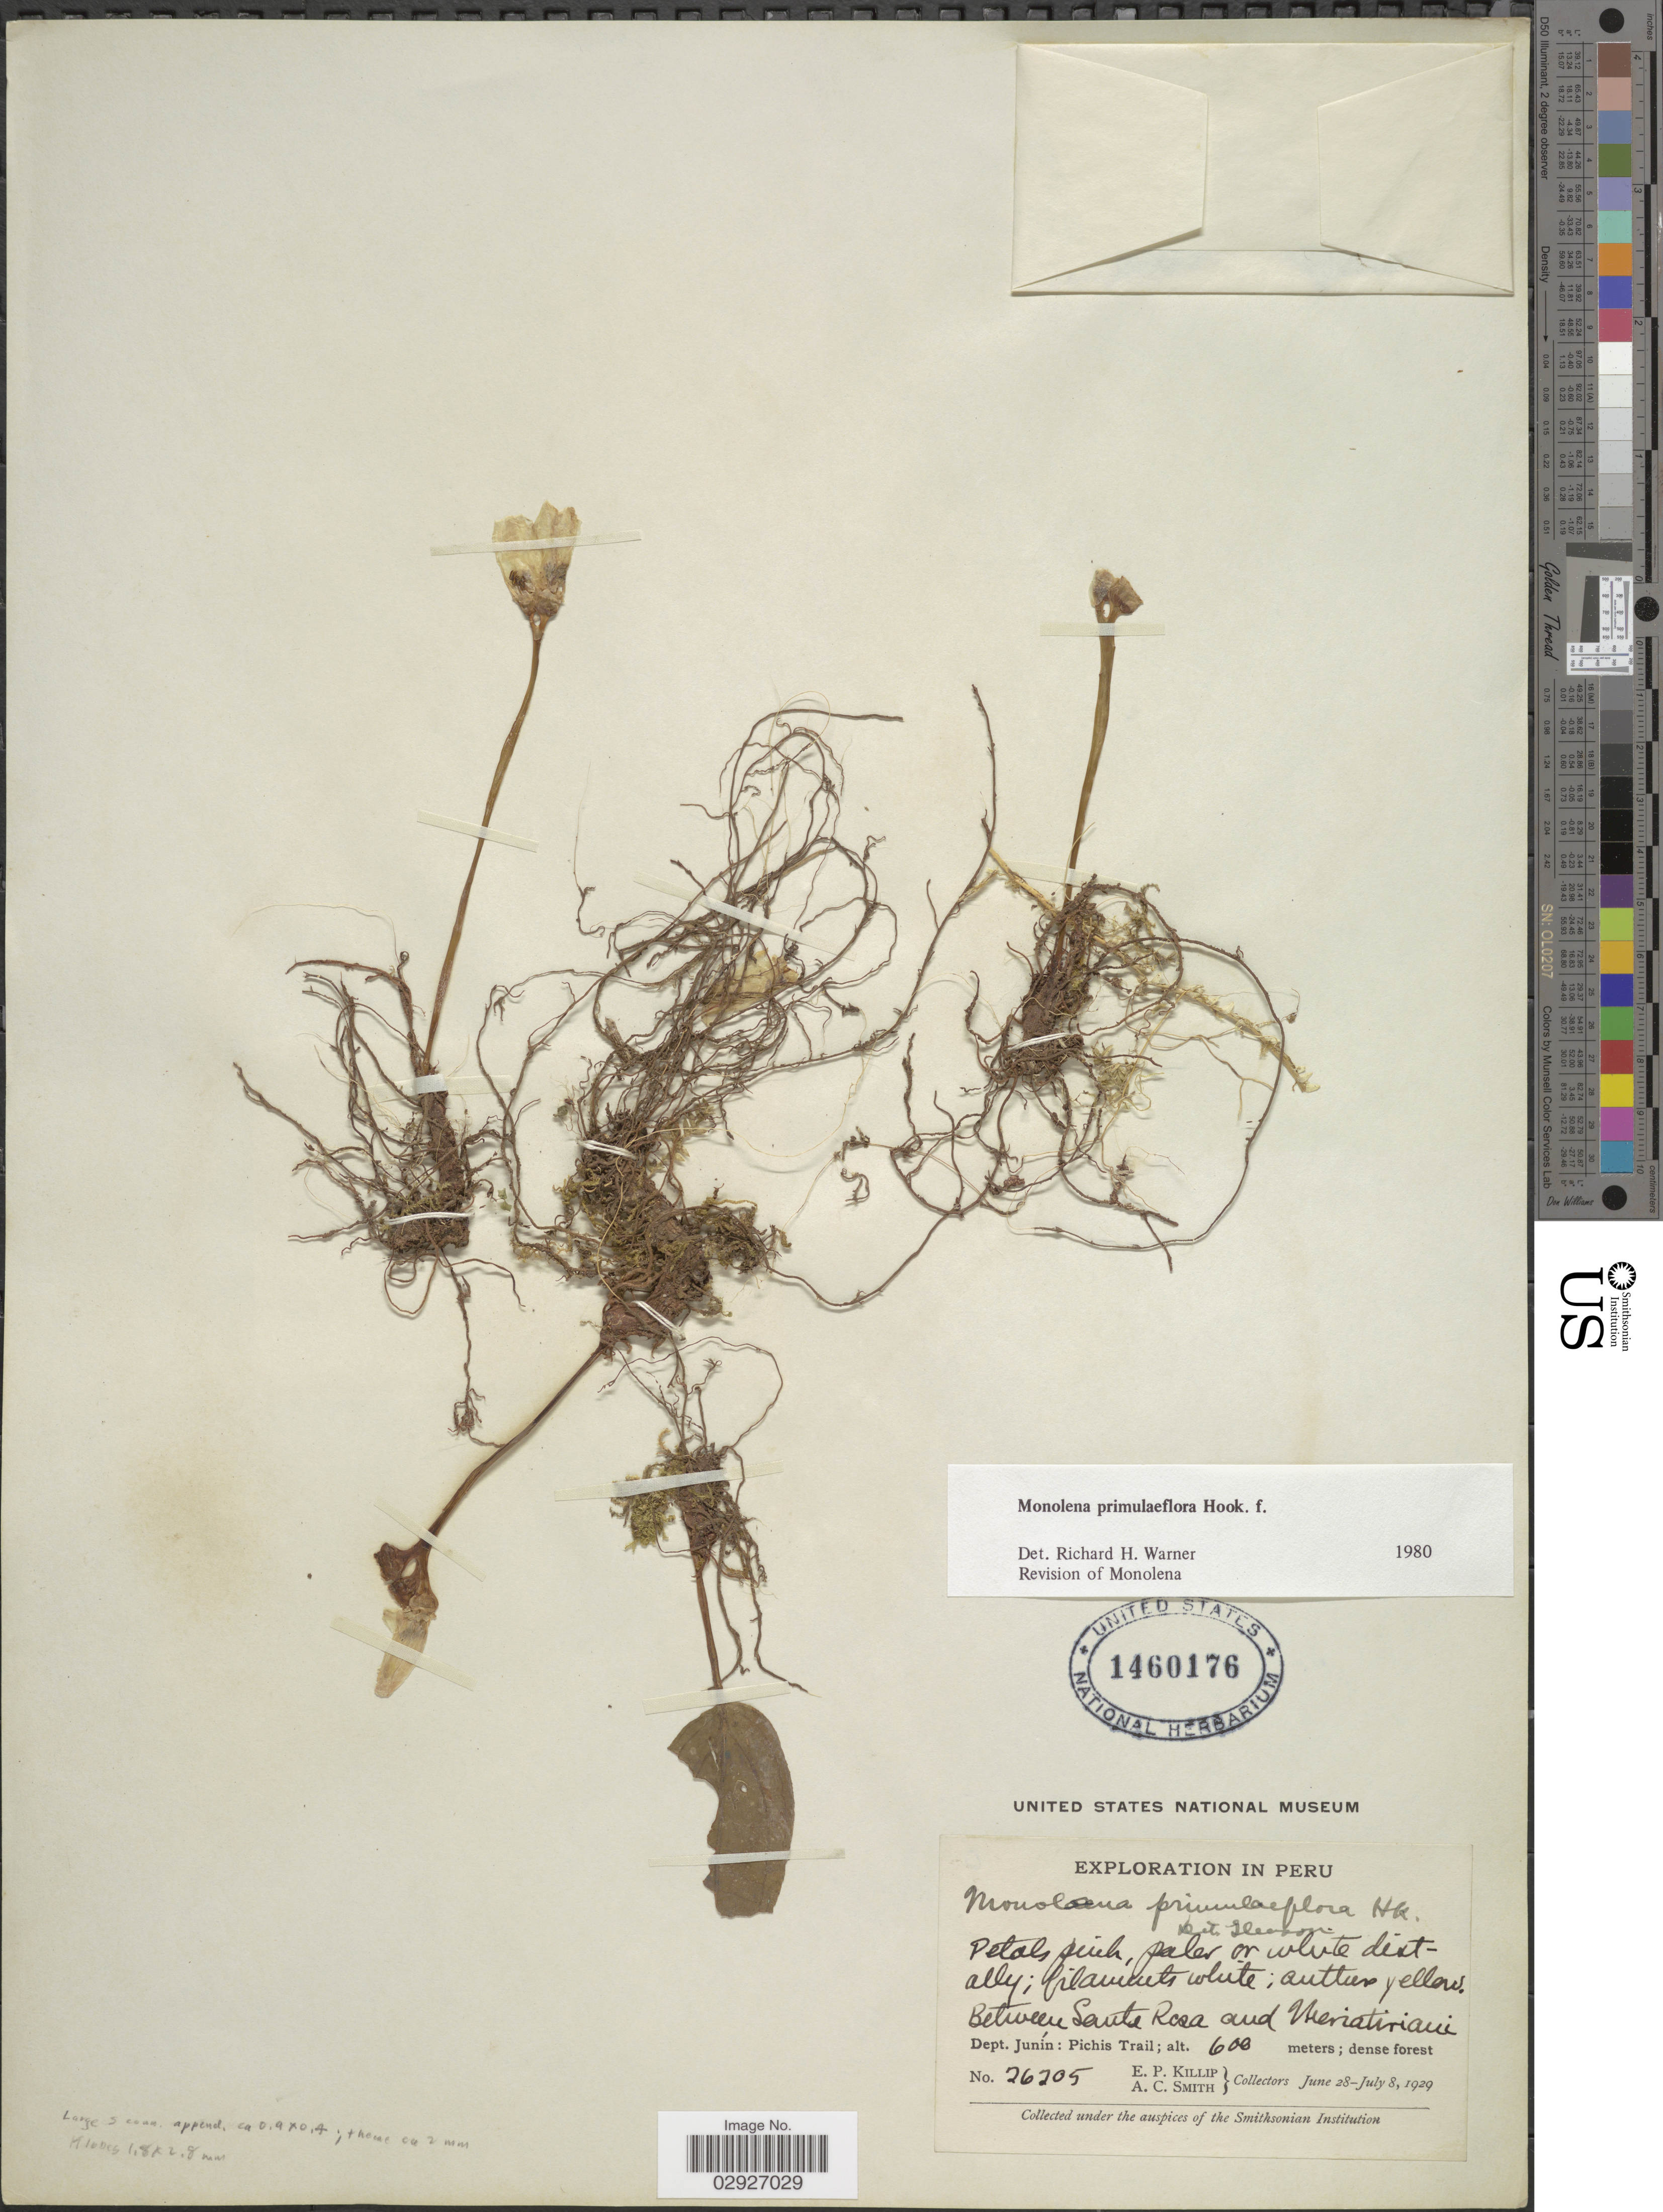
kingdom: Plantae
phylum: Tracheophyta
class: Magnoliopsida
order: Myrtales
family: Melastomataceae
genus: Monolena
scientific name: Monolena primuliflora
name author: Hook. f.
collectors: E. P. Killip & A. C. Smith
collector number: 26205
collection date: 1929-06-28/1929-07-08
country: Peru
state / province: Junín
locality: Between Santa Rosa and Meriatiriani. Dept. Junín: Pichis Trail.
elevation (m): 600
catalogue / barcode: US 1460176